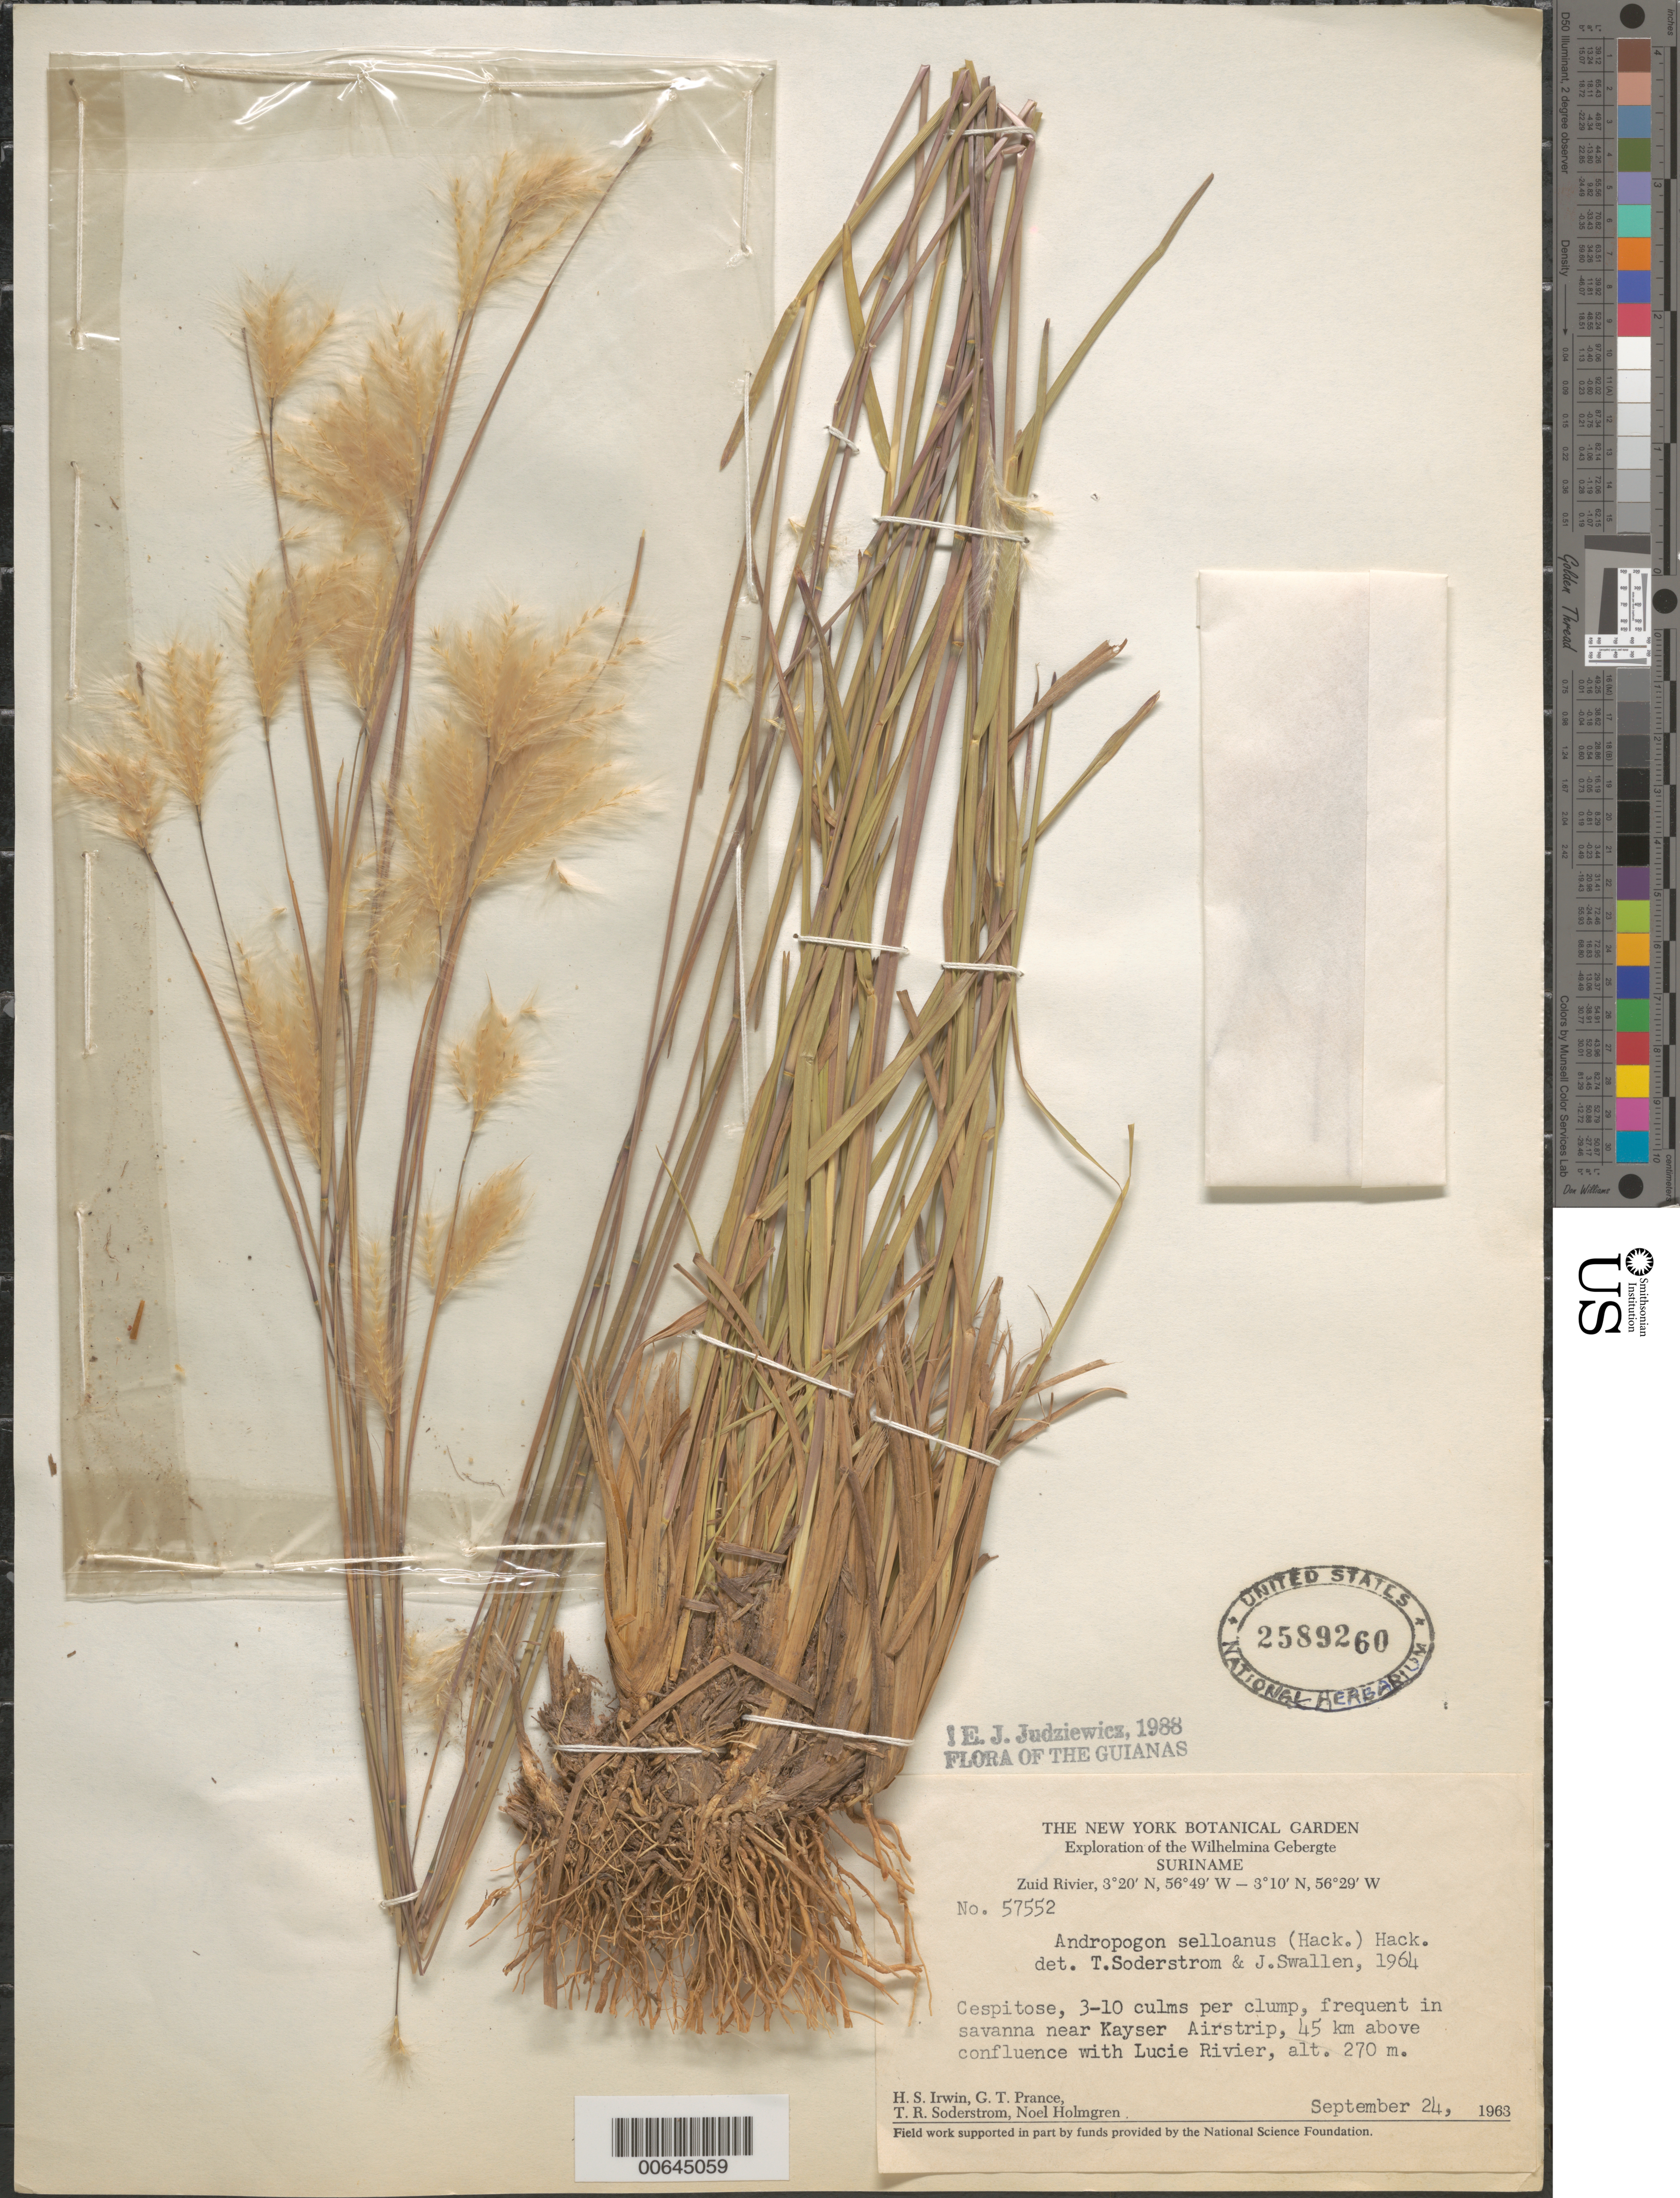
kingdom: Plantae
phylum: Tracheophyta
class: Liliopsida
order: Poales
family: Poaceae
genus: Andropogon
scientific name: Andropogon selloanus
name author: (Hack.) Hack.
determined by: Judziewicz, E. J.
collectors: H. Irwin, G. T. Prance, T. R. Soderstrom & N. H. Holmgren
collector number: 57552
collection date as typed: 24-Sep-63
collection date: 1963-09-24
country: Suriname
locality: Kayser Airstrip, Zuid R., 45 km above confl. with Lucie R., Wilhelmina Gebergte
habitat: Savanna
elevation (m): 270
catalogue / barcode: US 2589260